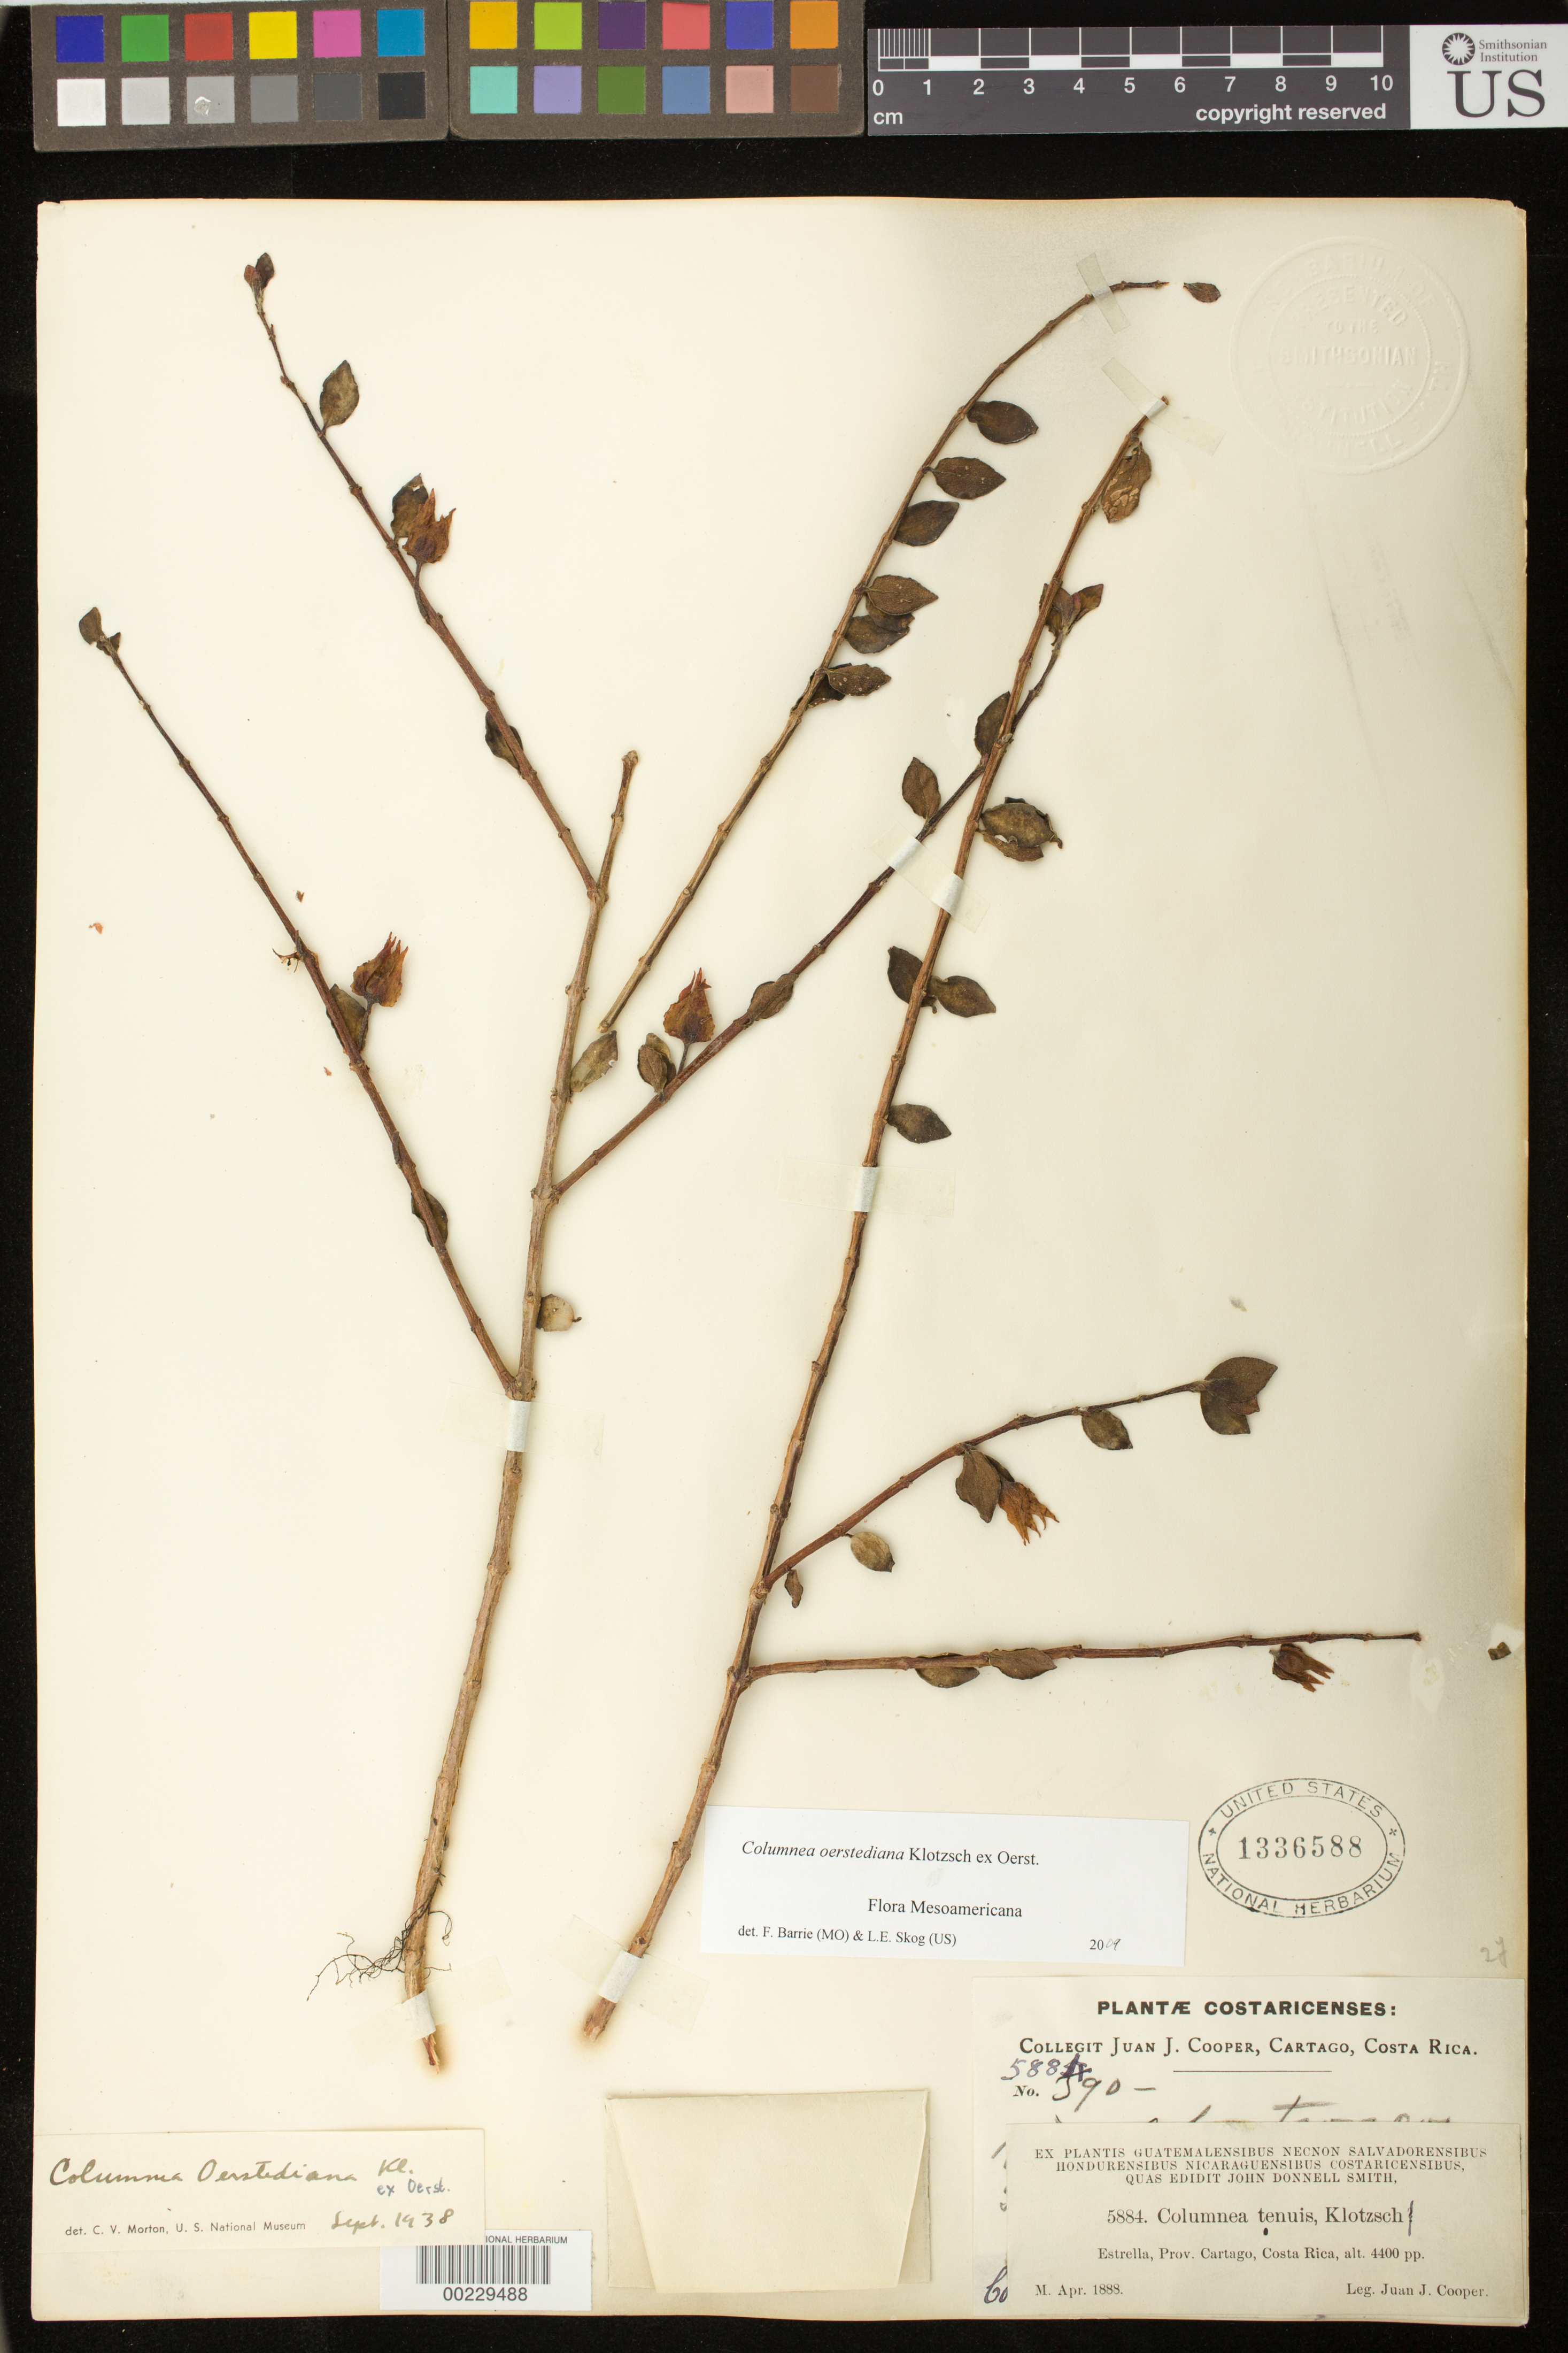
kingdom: Plantae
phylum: Tracheophyta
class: Magnoliopsida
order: Lamiales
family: Gesneriaceae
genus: Columnea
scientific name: Columnea oerstediana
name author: Klotzsch ex Oerst.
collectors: J. J. Cooper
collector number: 5884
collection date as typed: Apr 1888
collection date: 1888-04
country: Costa Rica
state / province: Cartago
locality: Estrella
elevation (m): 1341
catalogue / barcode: US 1336588